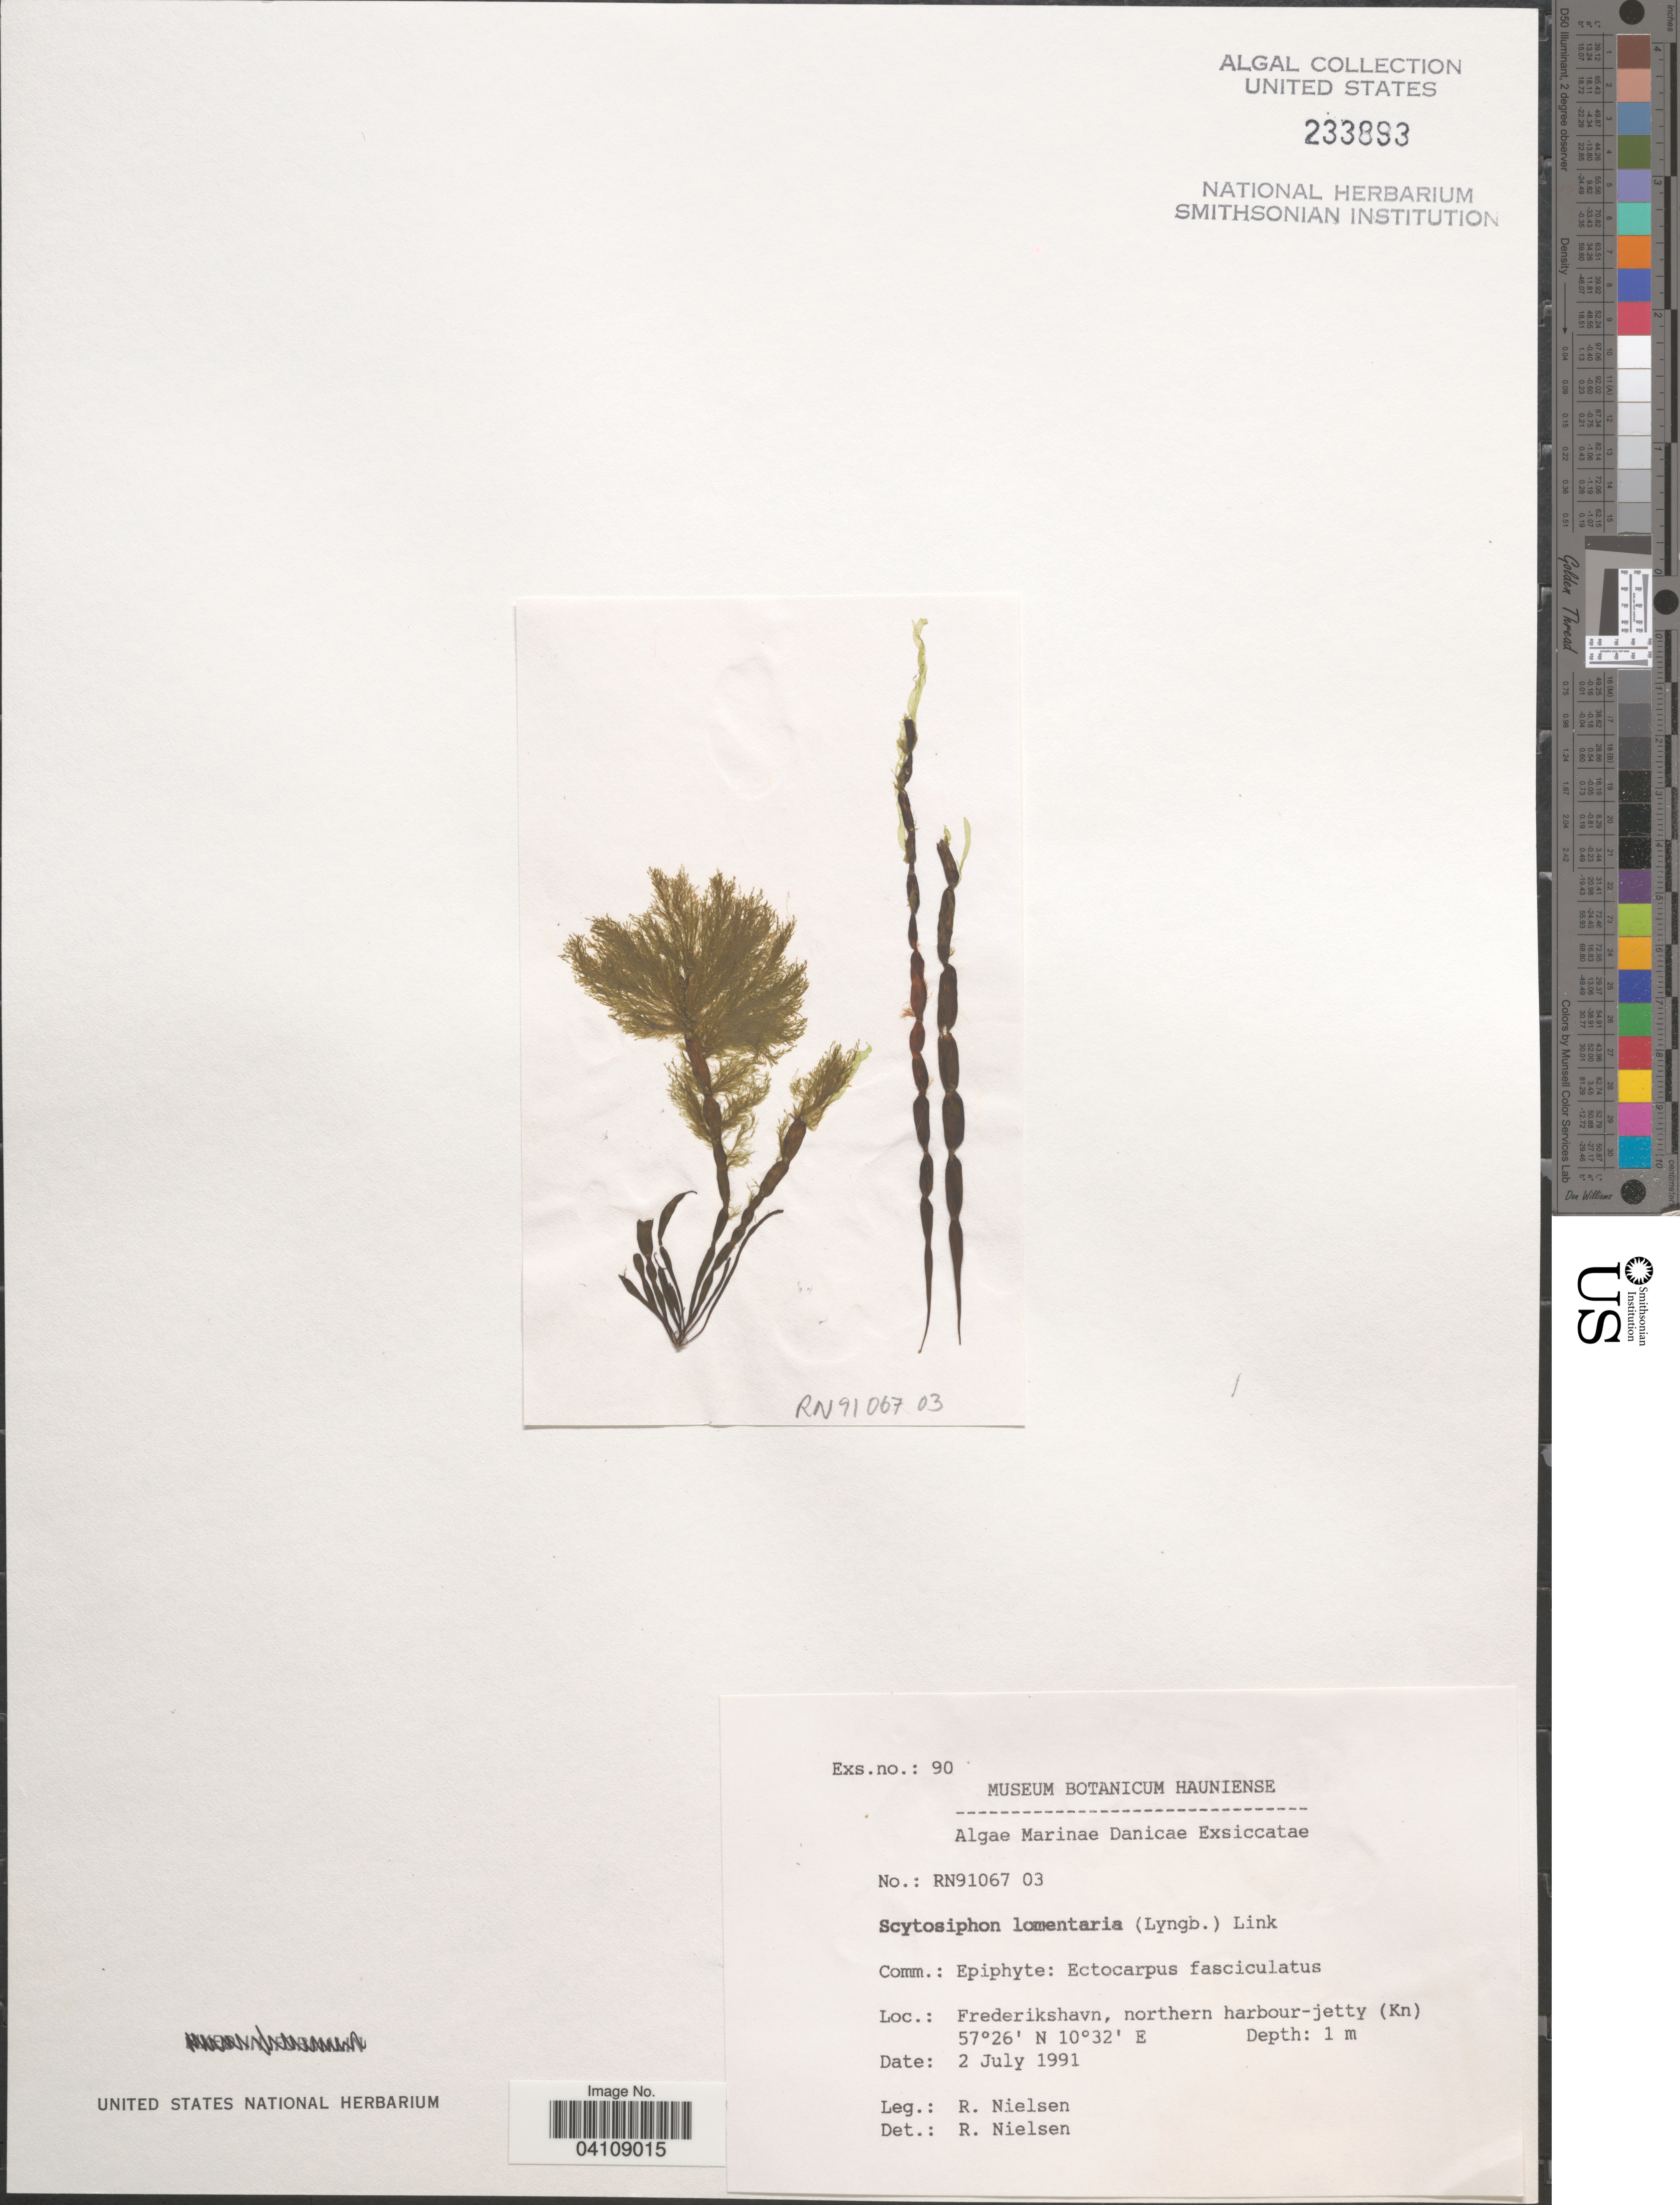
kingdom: Chromista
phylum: Ochrophyta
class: Phaeophyceae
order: Scytosiphonales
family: Scytosiphonaceae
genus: Scytosiphon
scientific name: Scytosiphon lomentaria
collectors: R. Nielsen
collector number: RN91067 03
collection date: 1991-07-02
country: Denmark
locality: Danicae. Frederikshavn, northern harbour-jetty (Kn).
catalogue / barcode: US 233893